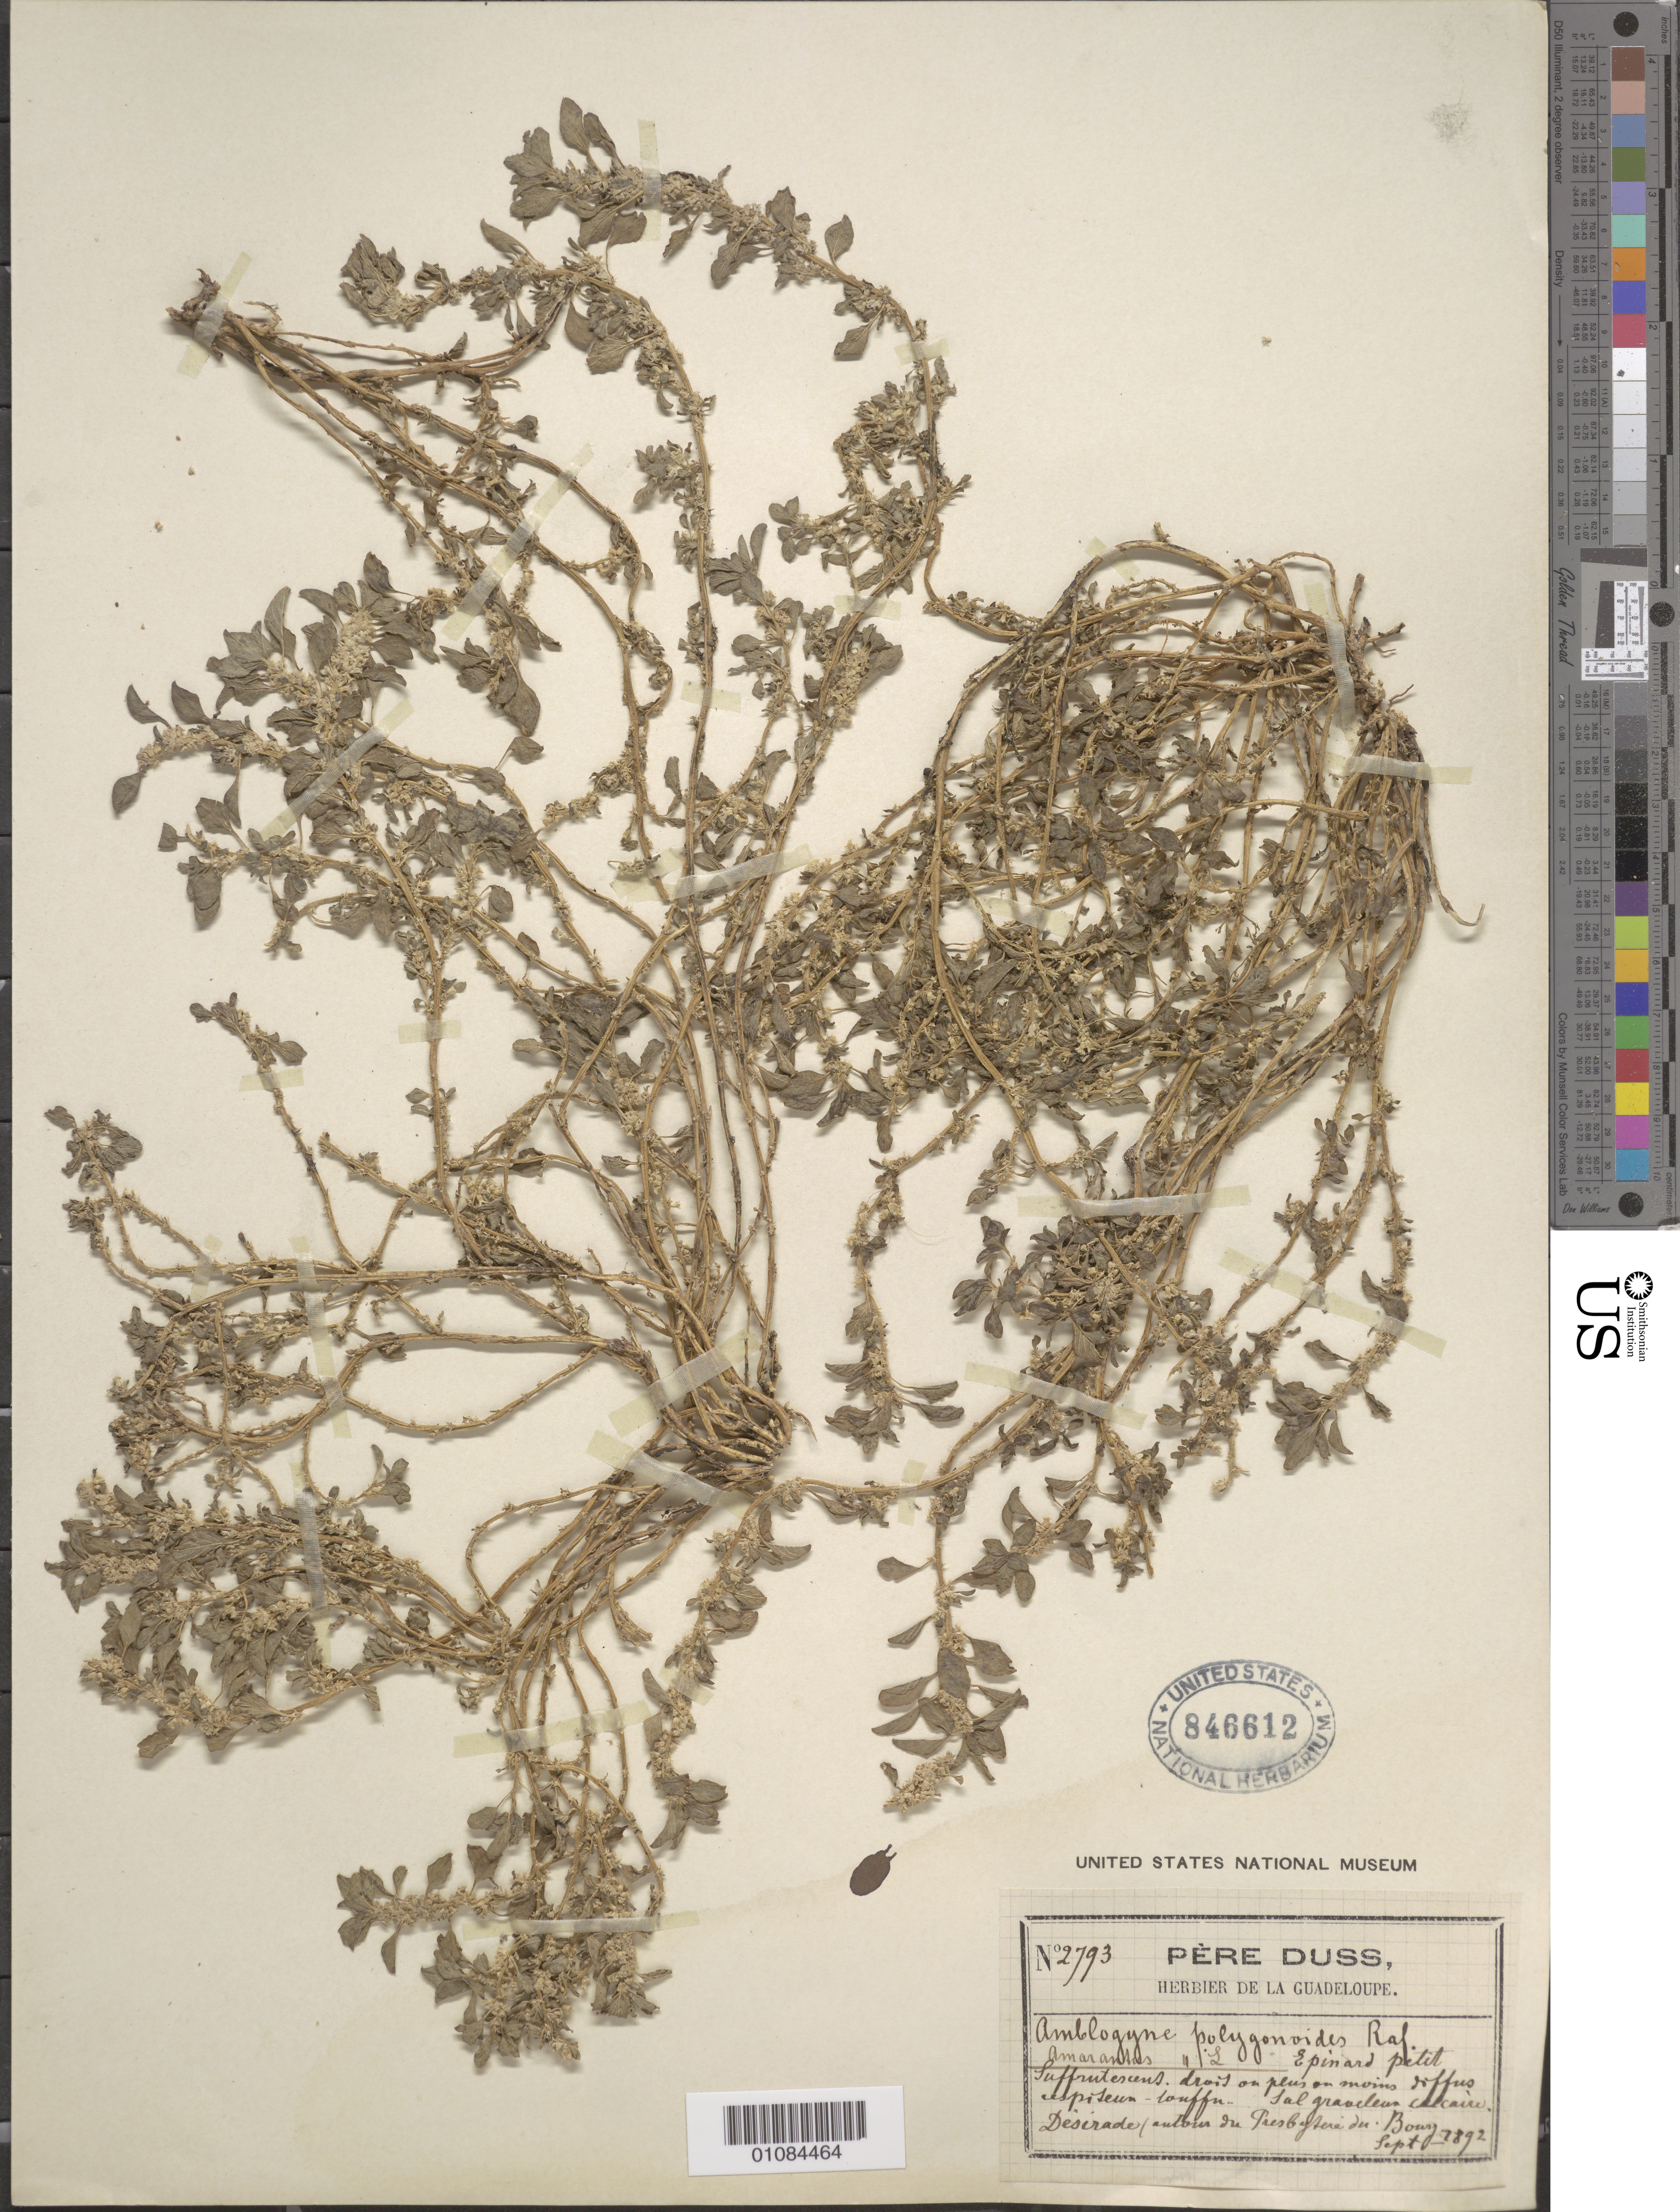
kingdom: Plantae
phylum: Tracheophyta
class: Magnoliopsida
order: Caryophyllales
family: Amaranthaceae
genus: Amaranthus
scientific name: Amaranthus polygonoides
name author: L.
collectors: Père Duss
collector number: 2793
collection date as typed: Sep 1892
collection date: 1892-09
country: Guadeloupe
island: La Désirade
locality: Desirade, autour du Paesbytere du Bourg.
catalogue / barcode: US 846612